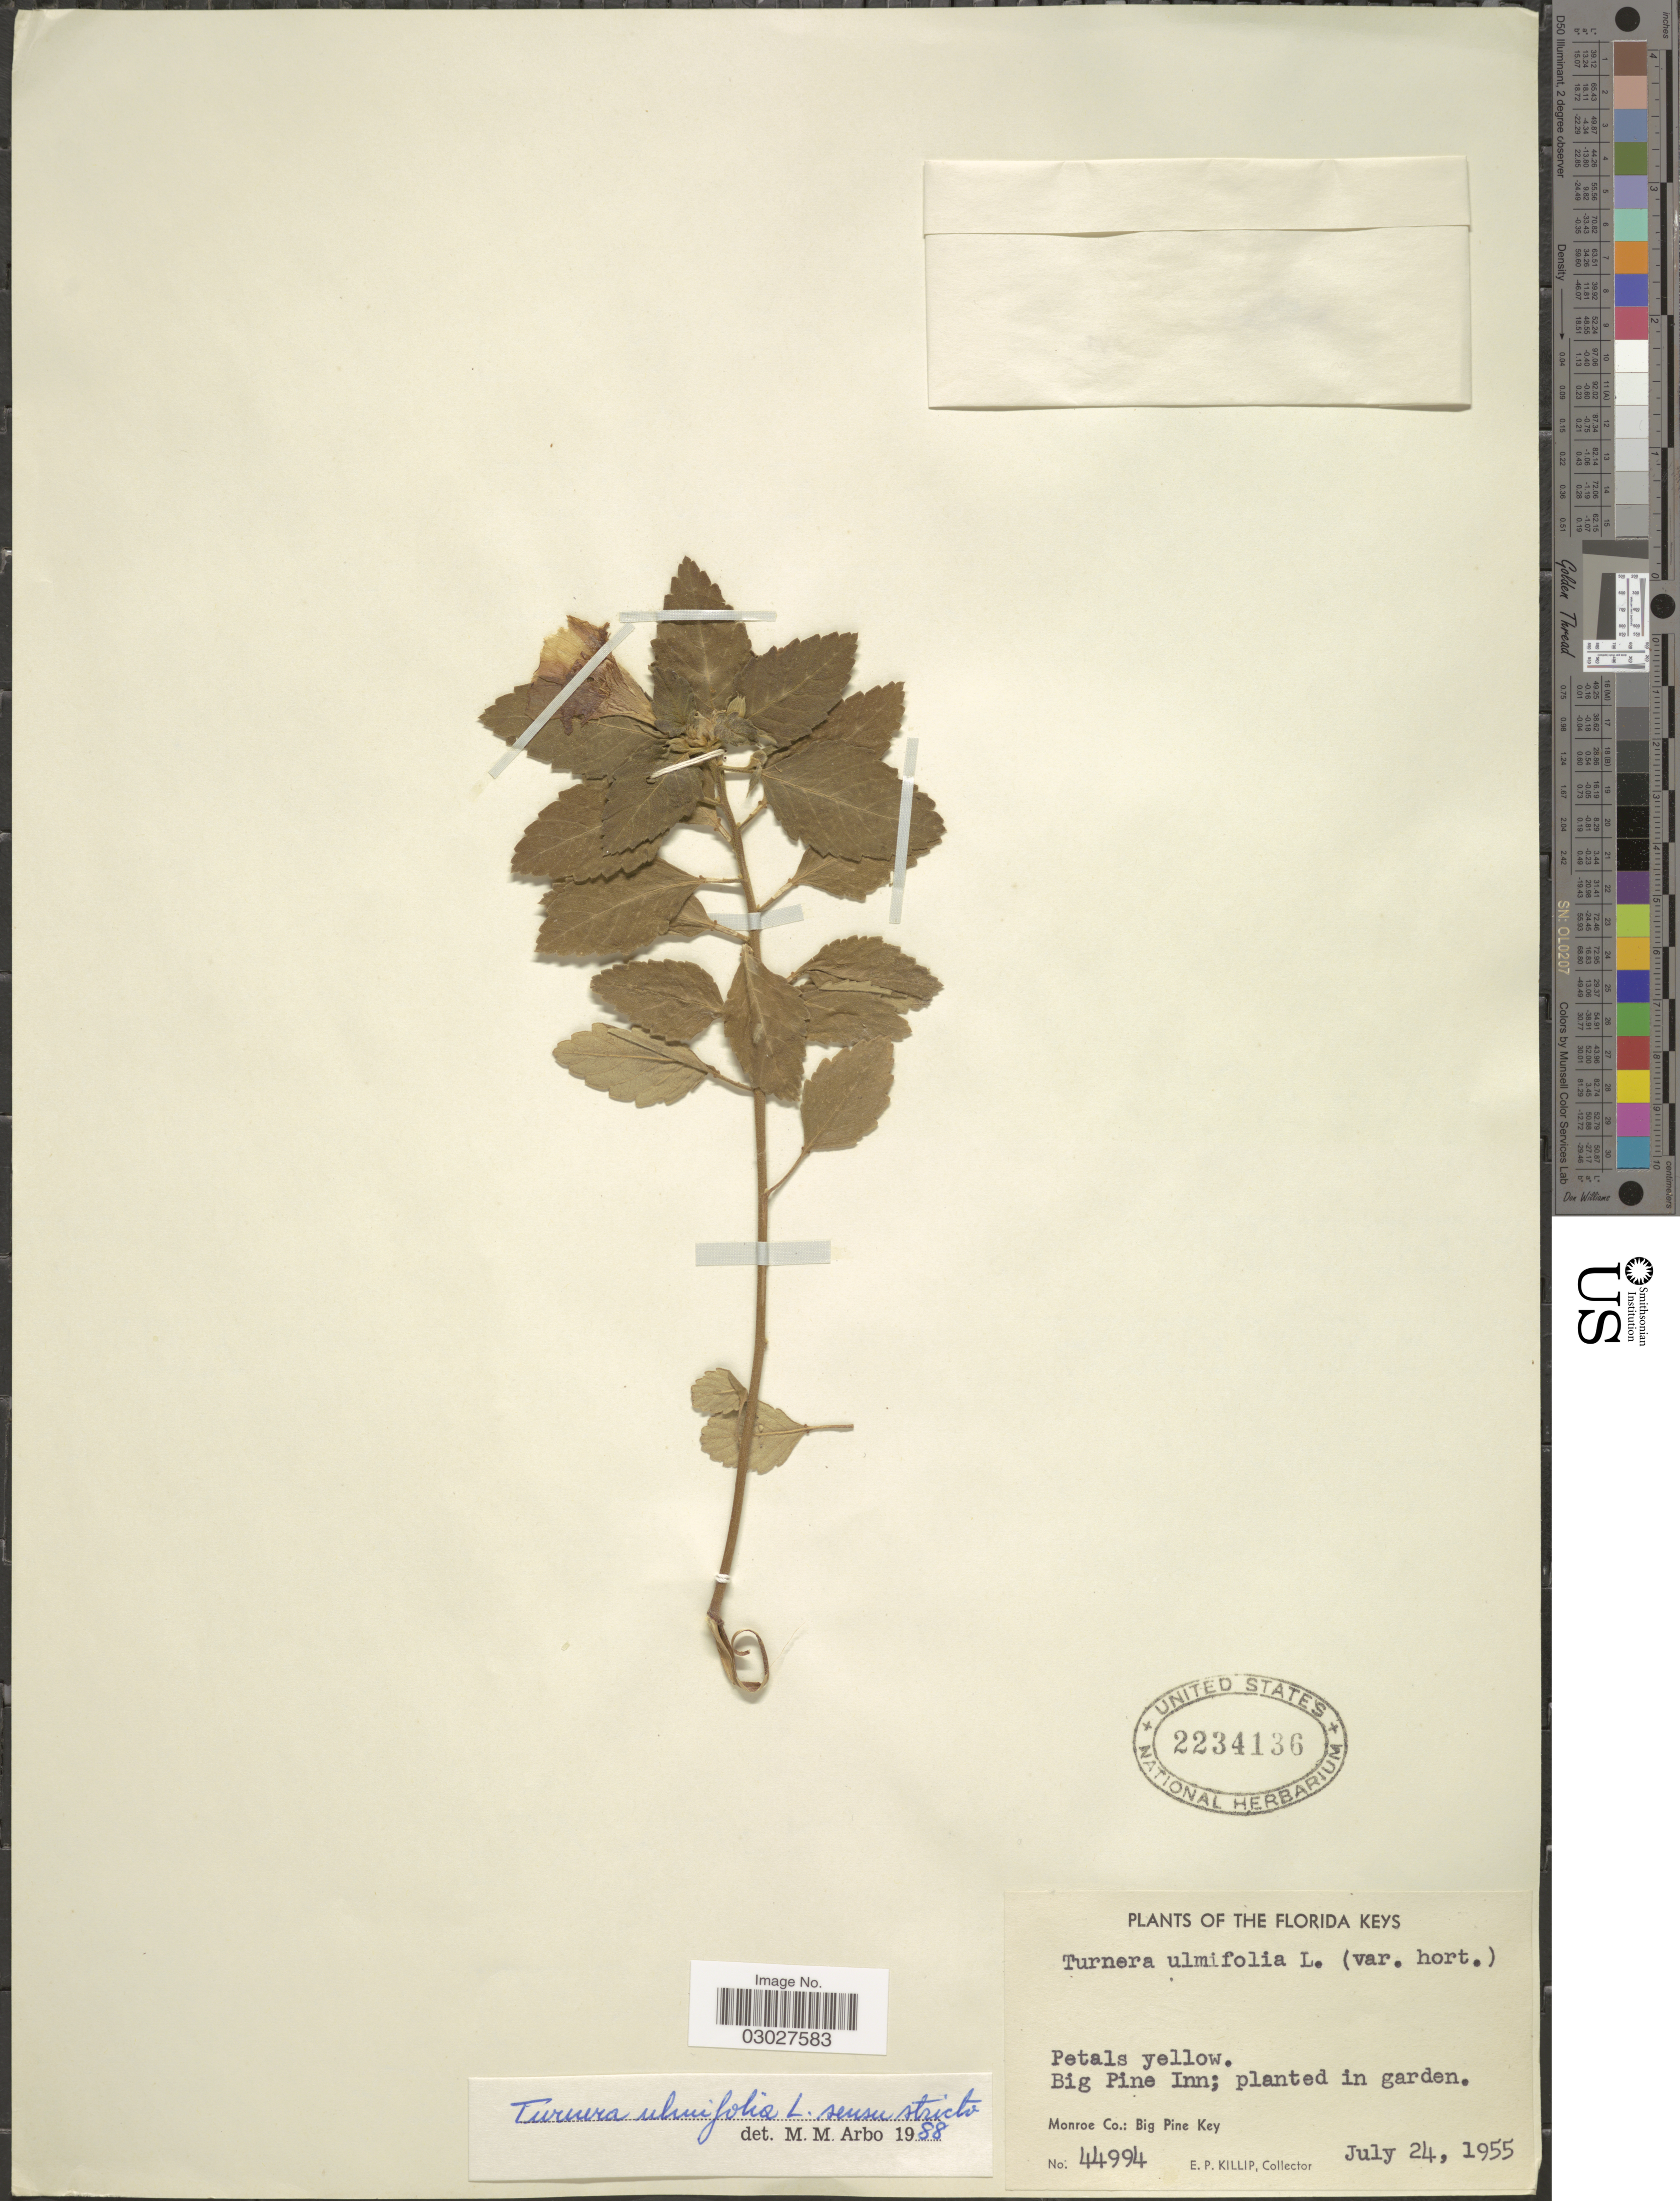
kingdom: Plantae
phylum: Tracheophyta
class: Magnoliopsida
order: Malpighiales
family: Turneraceae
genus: Turnera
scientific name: Turnera ulmifolia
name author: L.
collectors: E. P. Killip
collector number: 44994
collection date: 1955-07-24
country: United States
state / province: Florida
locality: Big Pine Inn; planted in garden. Monroe Co.: Big Pine Key. Florida Keys.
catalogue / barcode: US 2234136